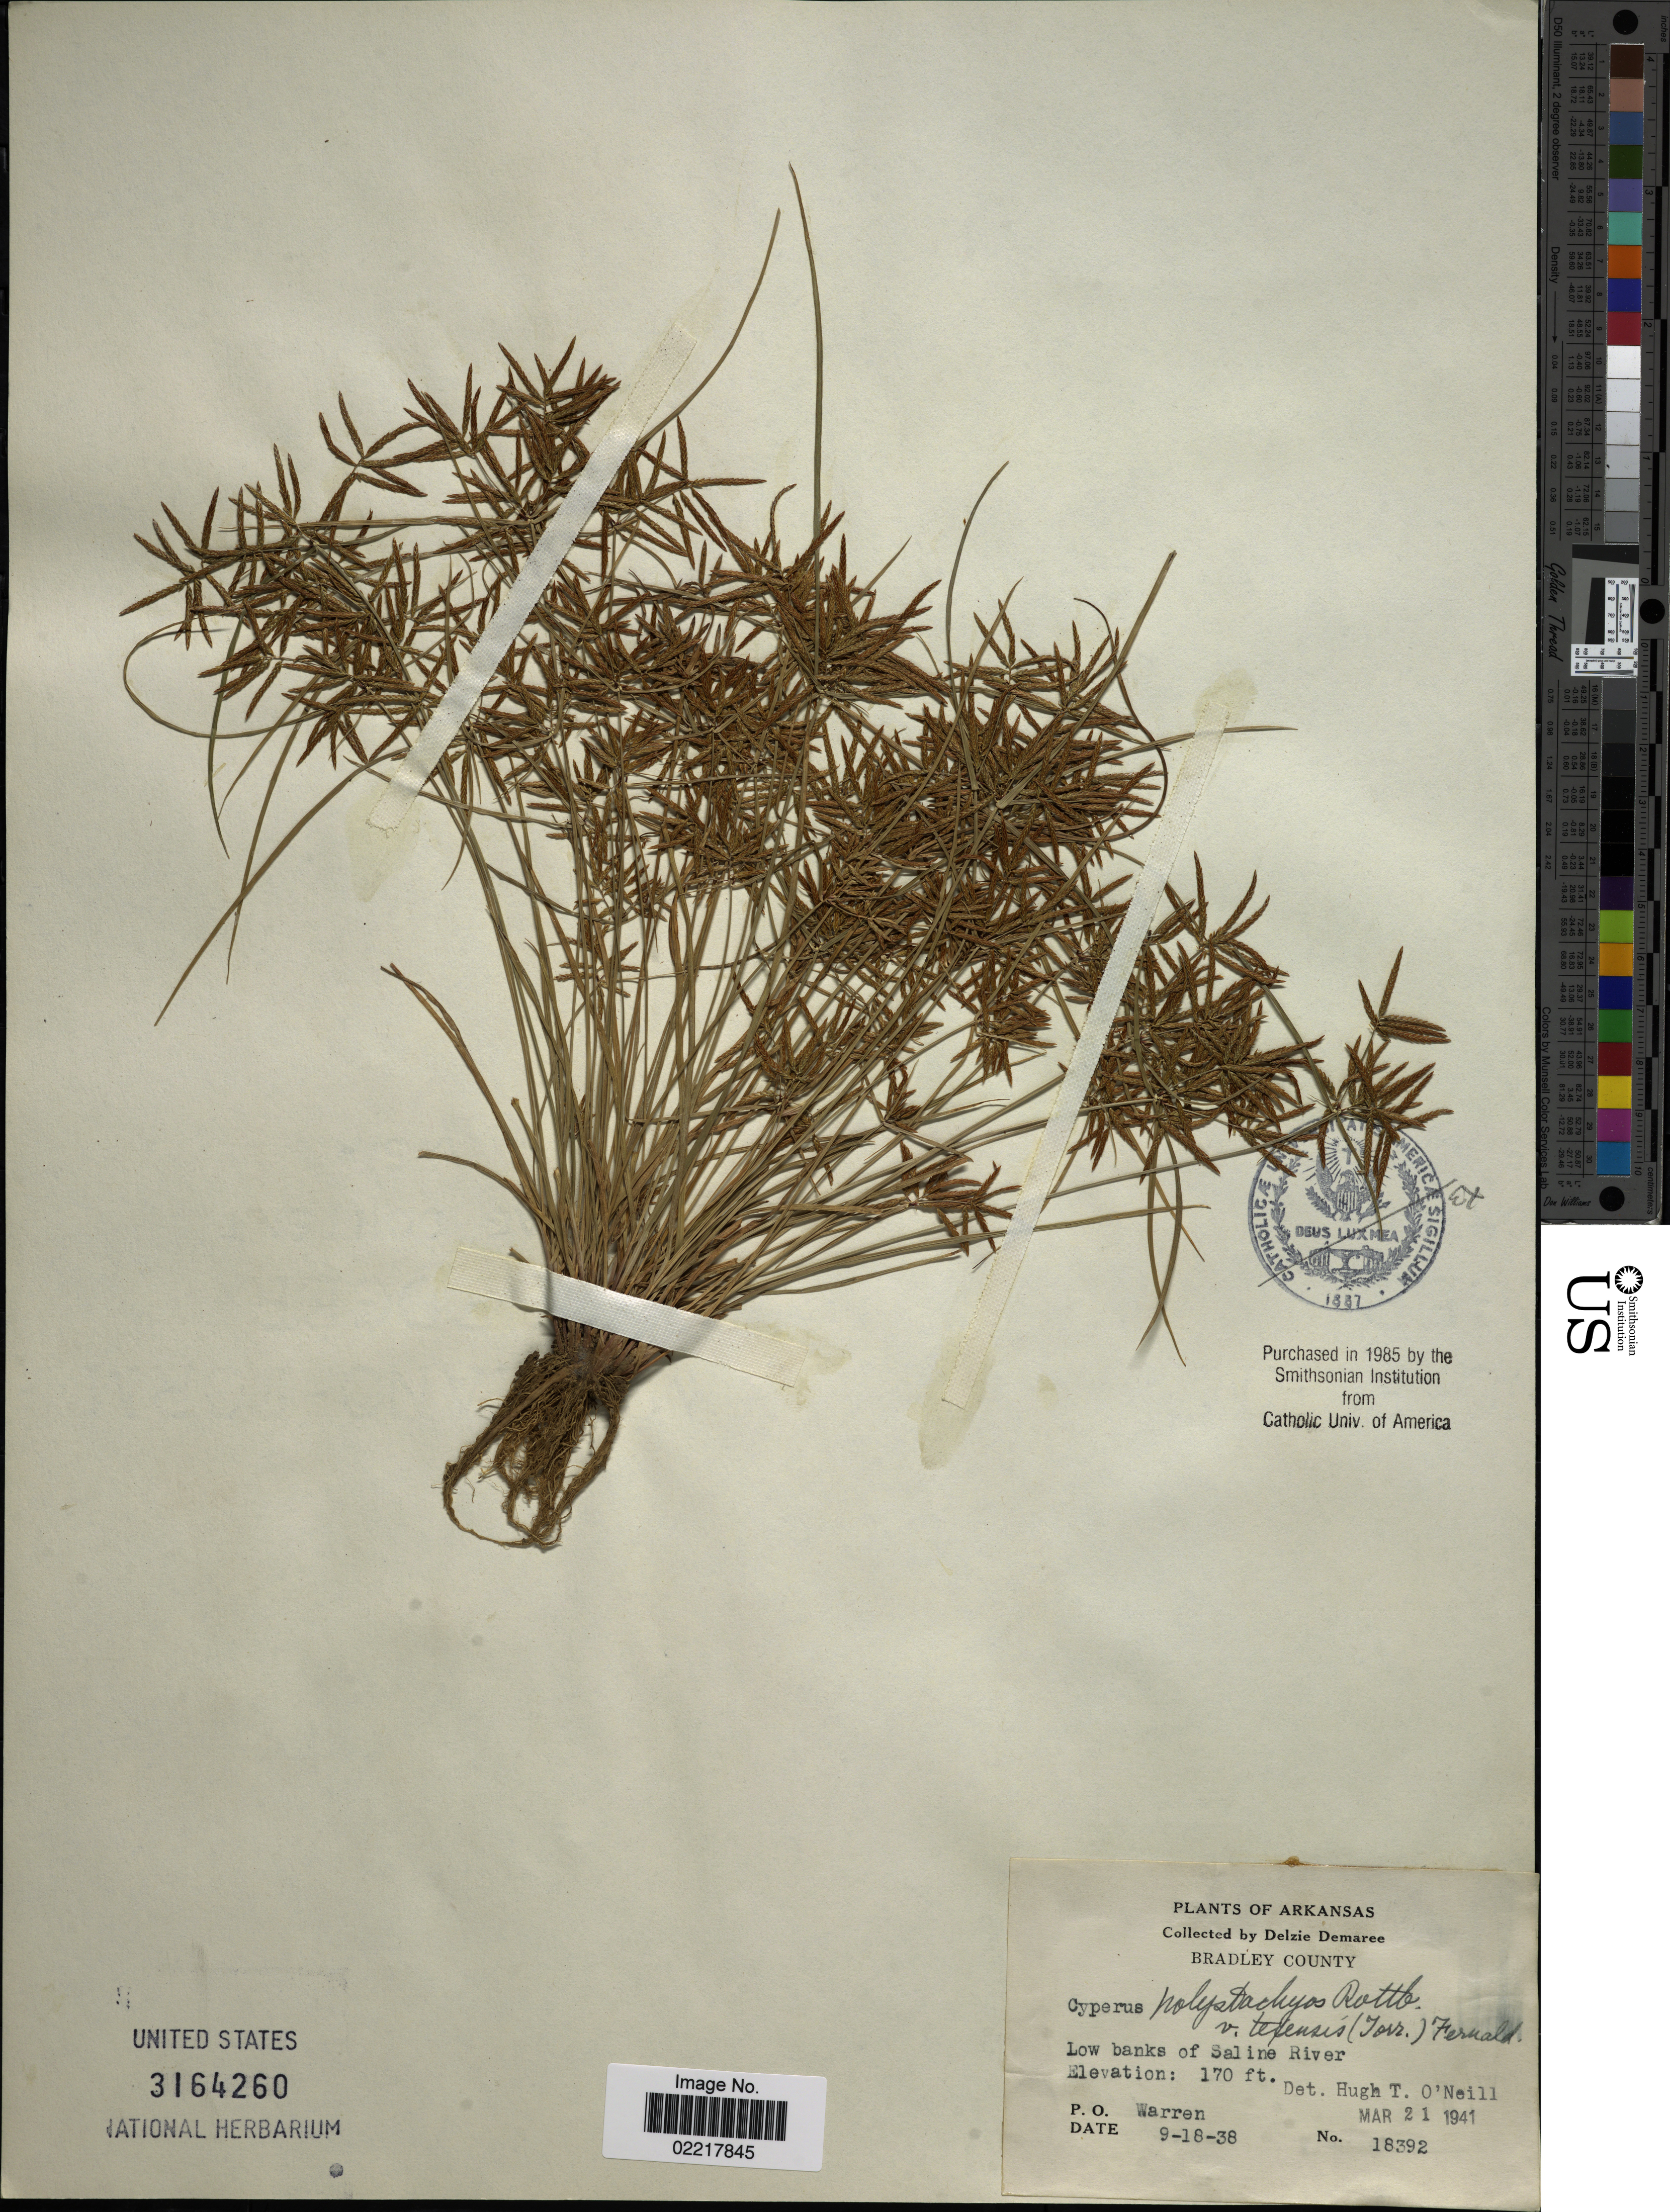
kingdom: Plantae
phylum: Tracheophyta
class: Liliopsida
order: Poales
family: Cyperaceae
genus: Cyperus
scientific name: Cyperus polystachyos var. texensis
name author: (Torr.) Fernald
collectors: D. Demaree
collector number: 18392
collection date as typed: Transcribed d/m/y: 18/9/38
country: United States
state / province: Arkansas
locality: Bradley County, Low banks of Saline River, P.O. Warren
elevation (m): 52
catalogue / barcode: US 3164260